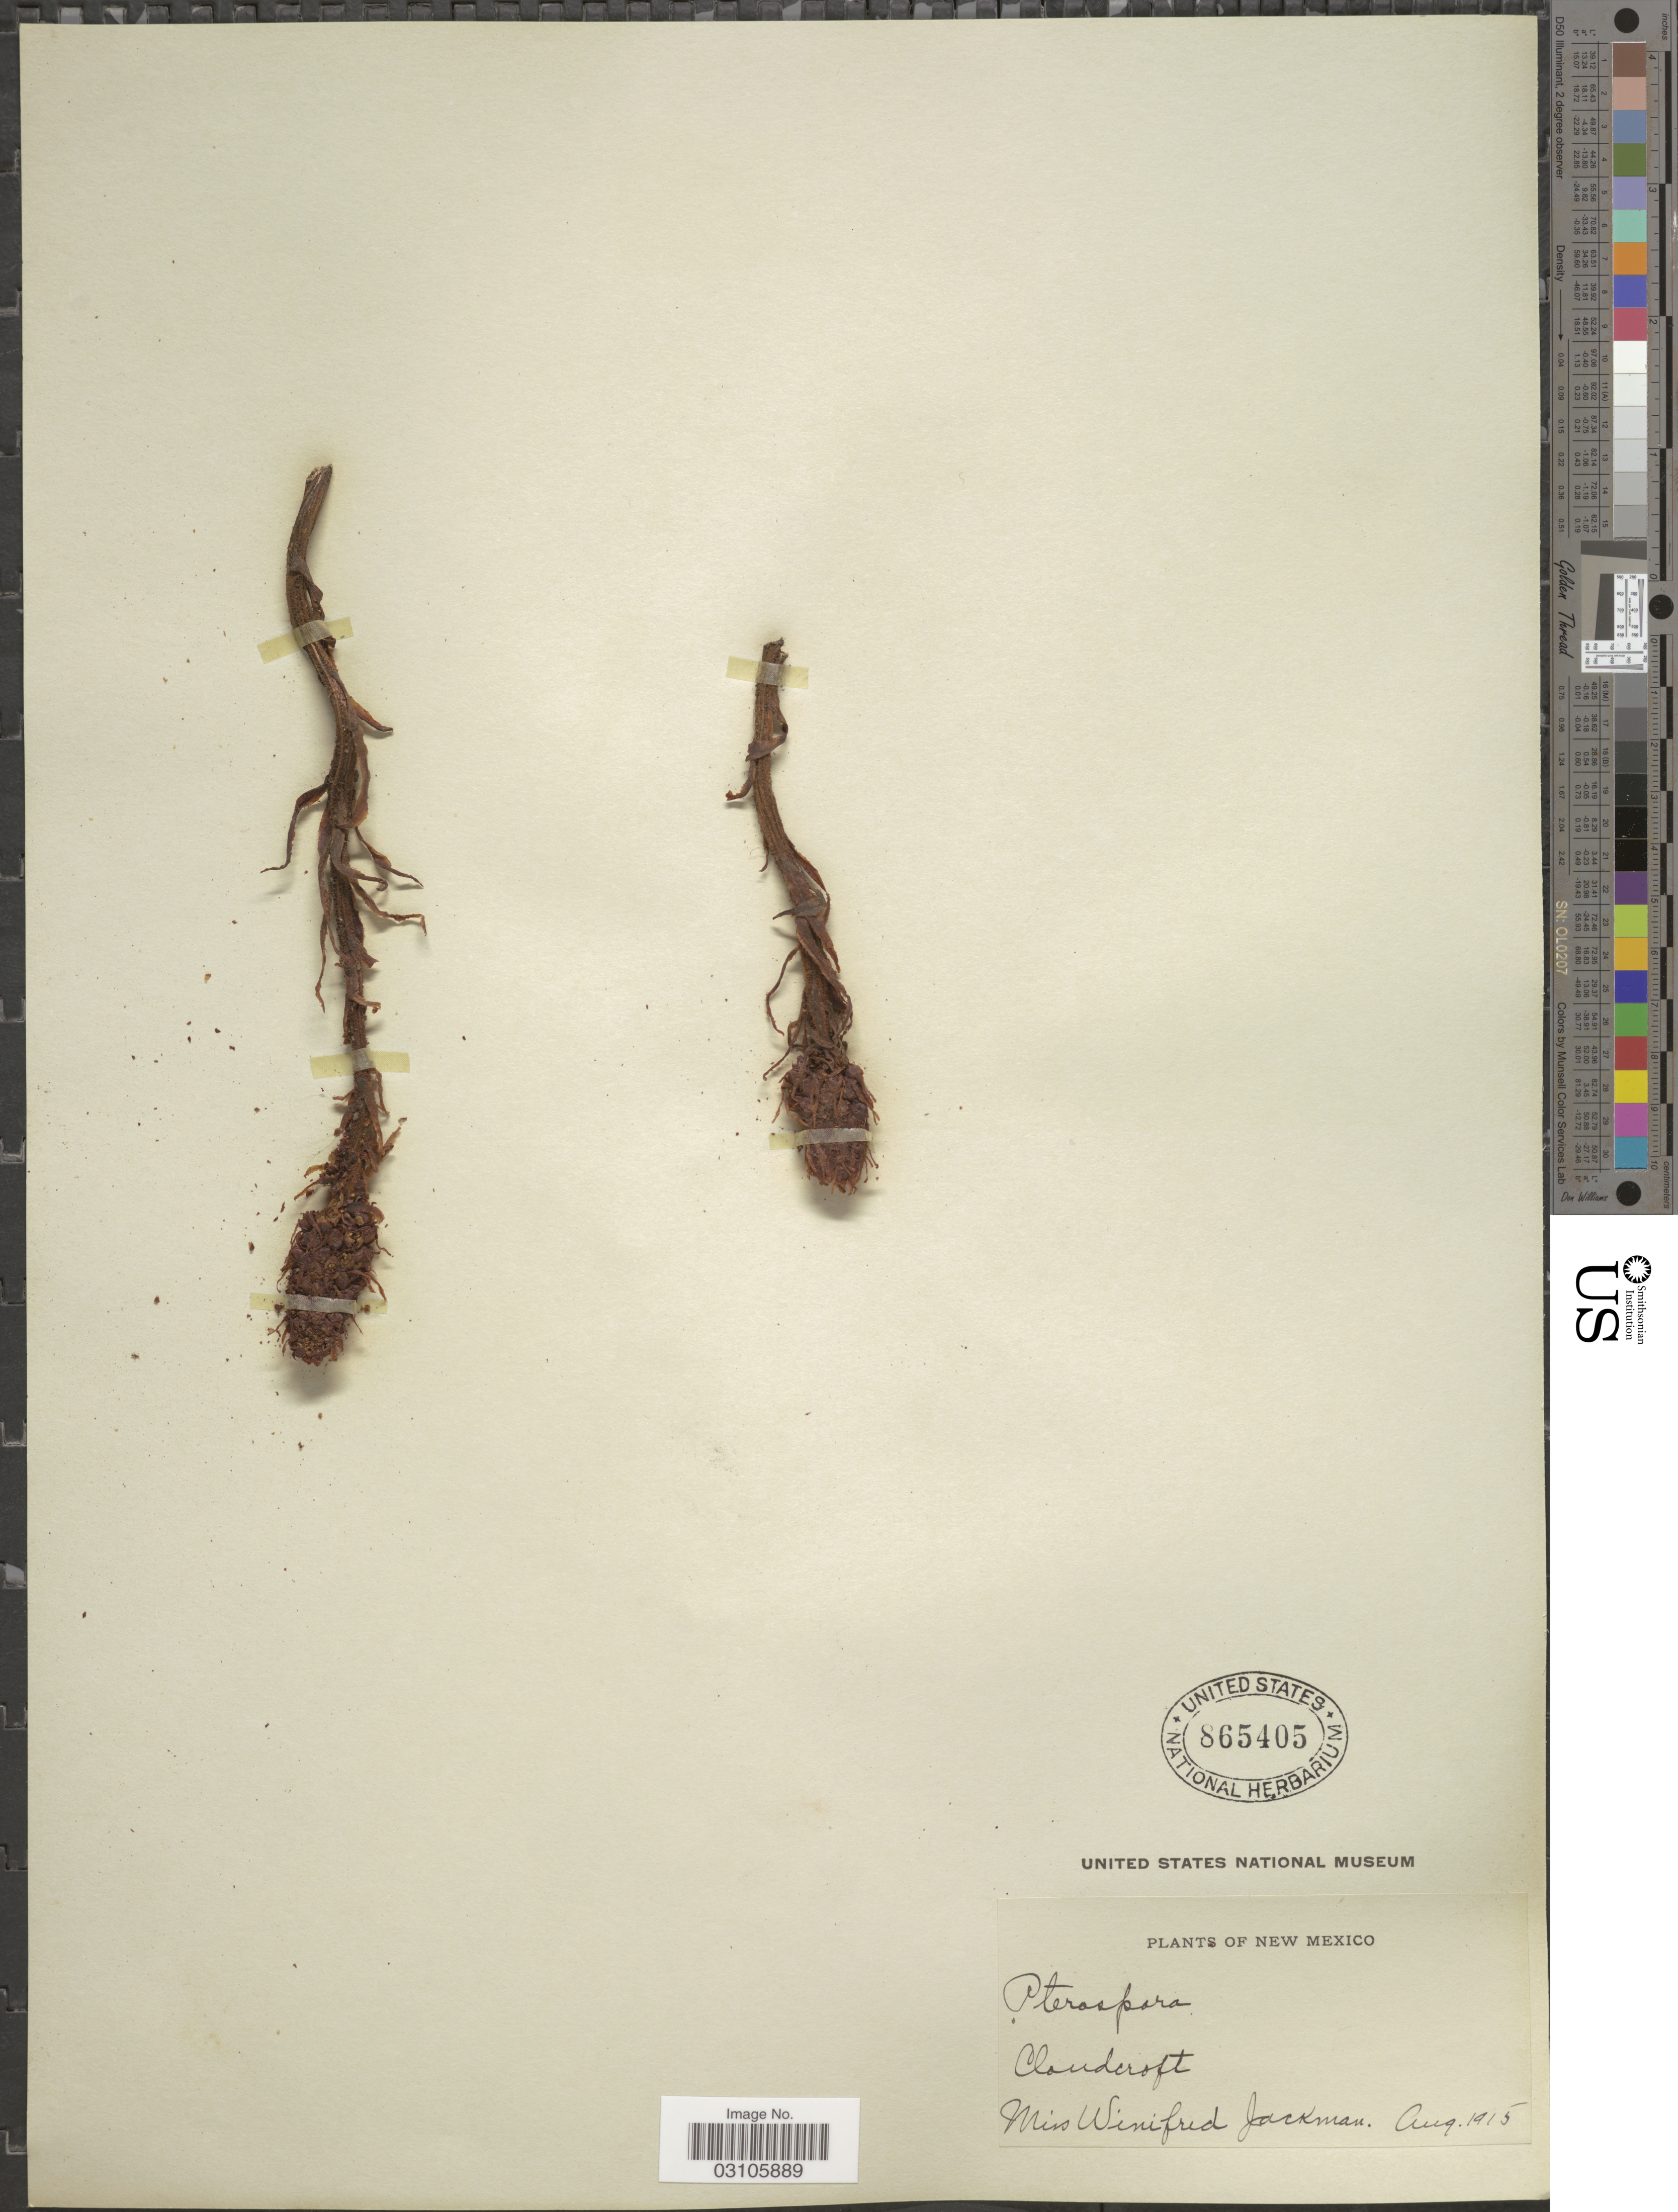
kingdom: Plantae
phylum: Tracheophyta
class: Magnoliopsida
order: Ericales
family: Ericaceae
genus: Pterospora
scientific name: Pterospora andromedea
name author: Nutt.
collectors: W. Jackman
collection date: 1915-08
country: United States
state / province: New Mexico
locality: Cloudcroft.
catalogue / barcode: US 865405